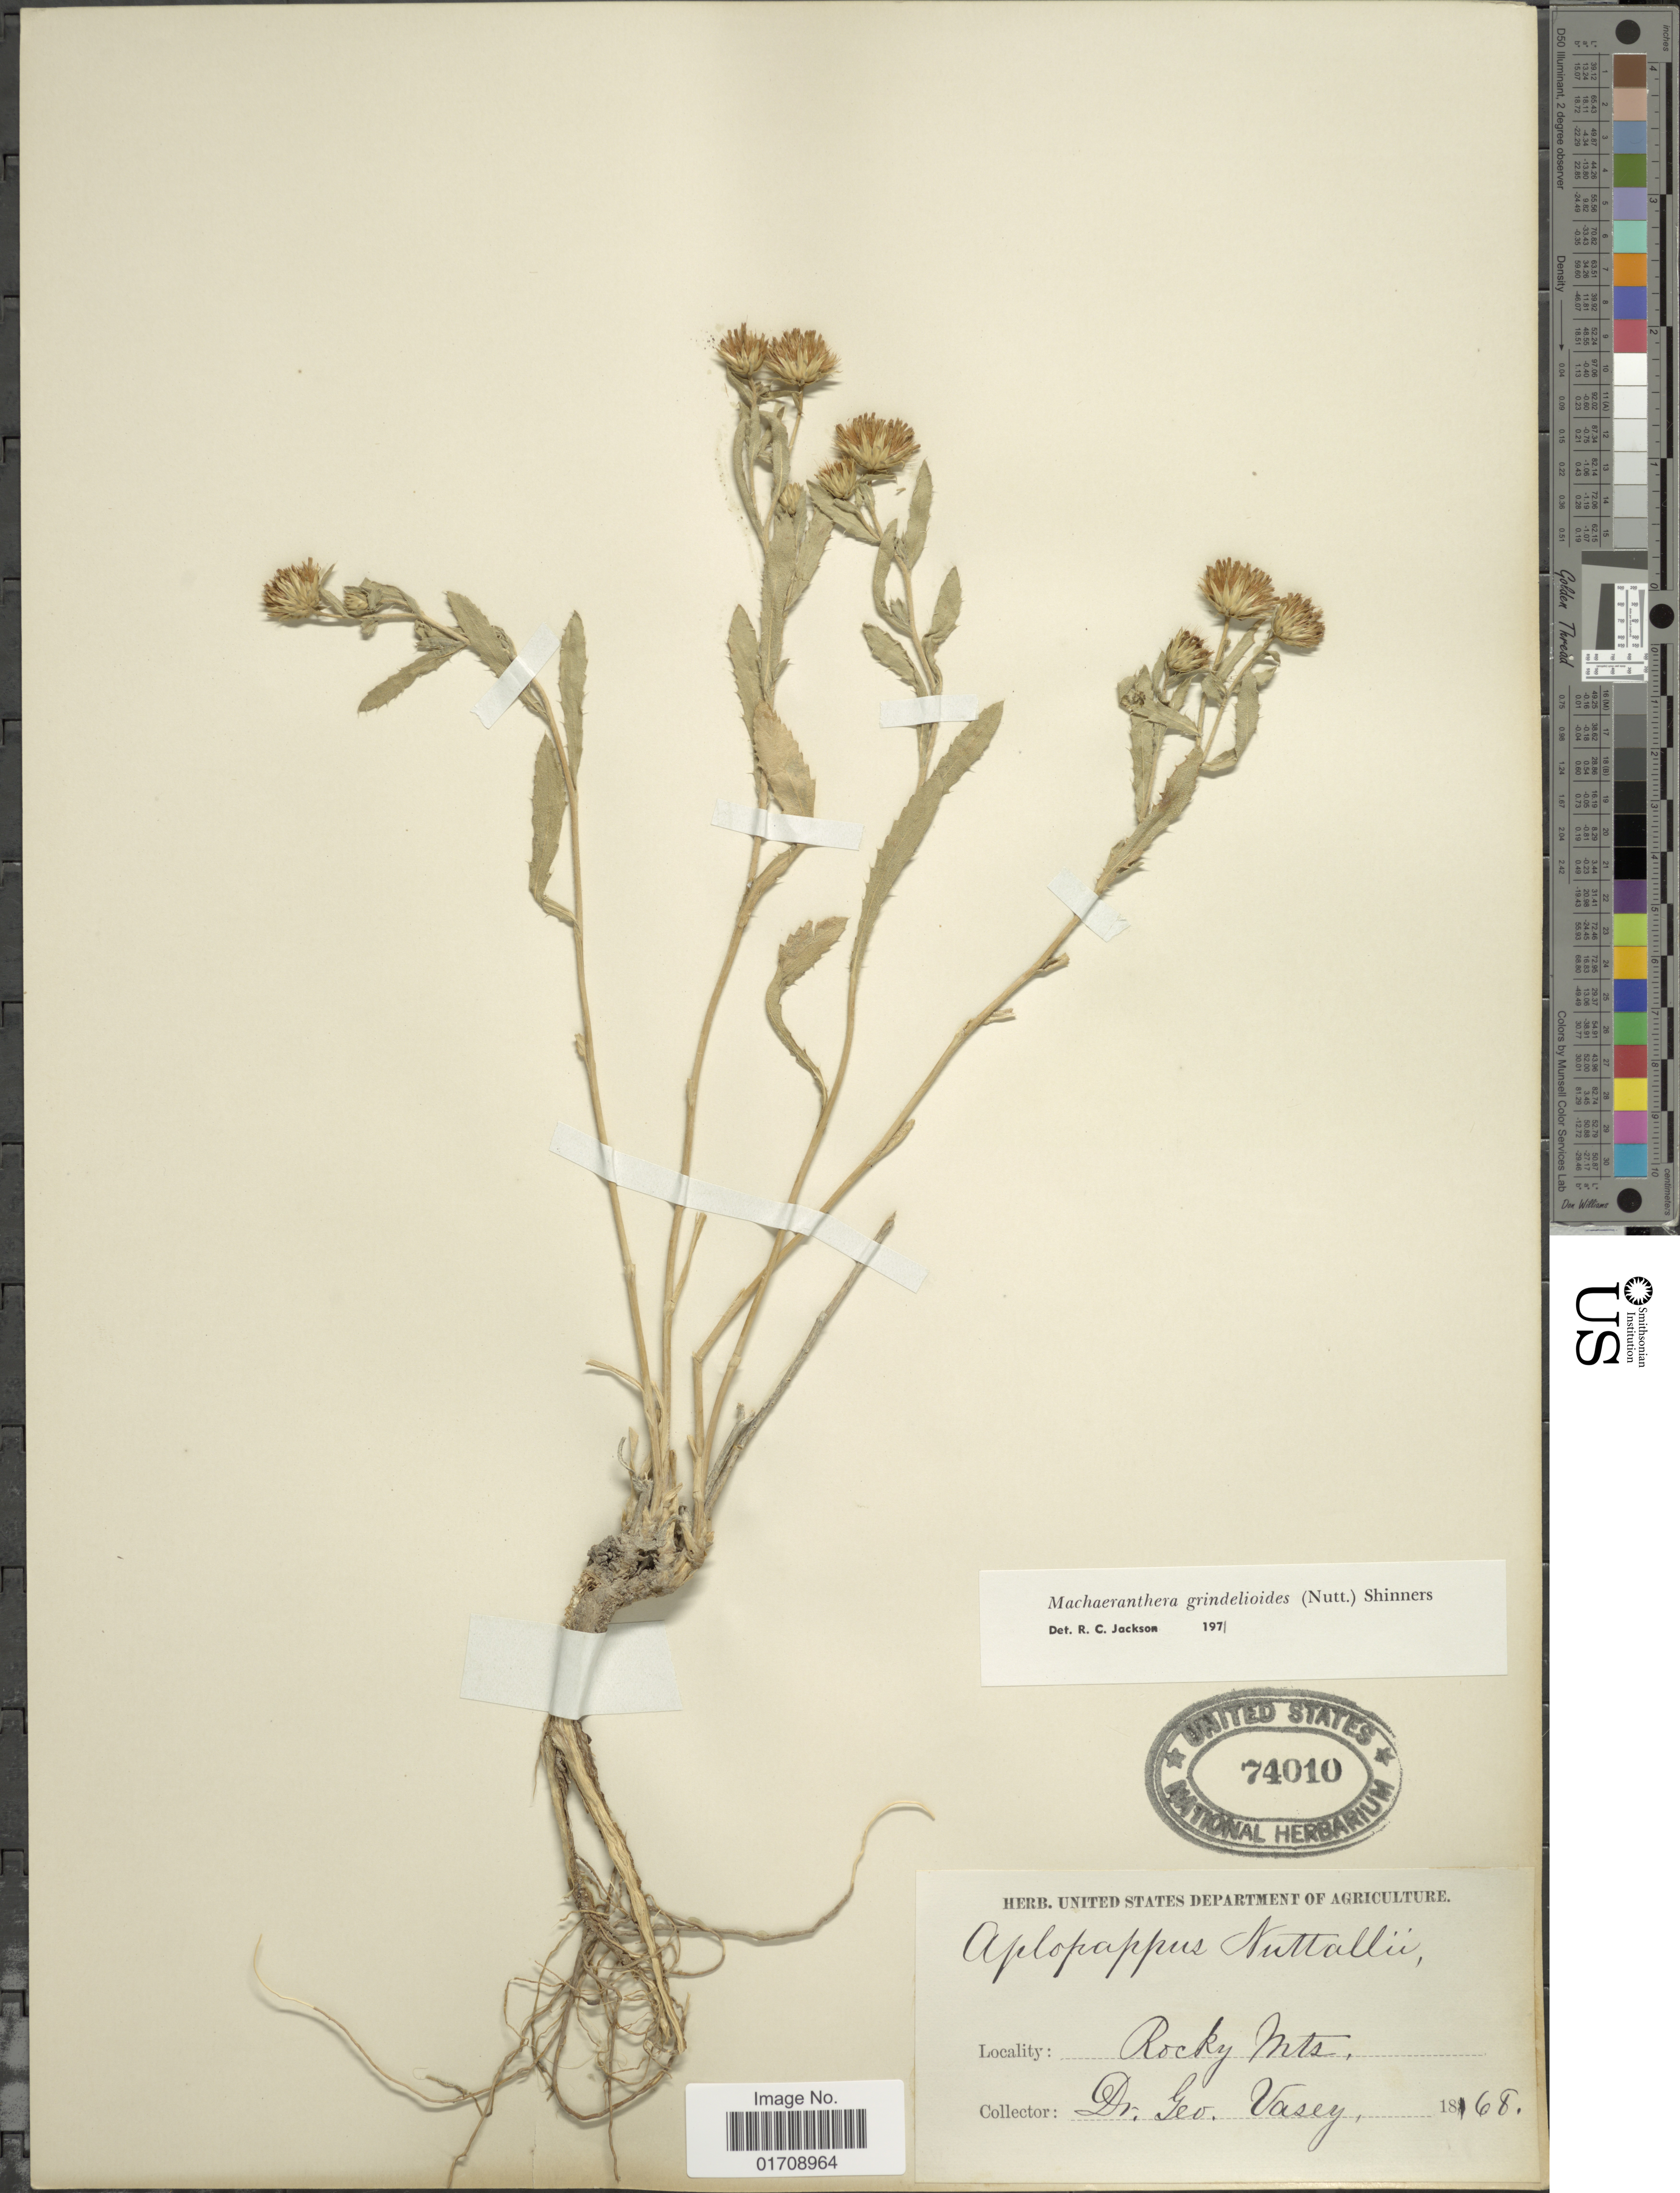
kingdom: Plantae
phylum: Tracheophyta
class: Magnoliopsida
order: Asterales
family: Asteraceae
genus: Machaeranthera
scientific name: Machaeranthera grindelioides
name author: (Nutt.) Shinners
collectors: G. Vasey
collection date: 1868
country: United States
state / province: Colorado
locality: Rocky Mts.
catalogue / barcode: US 74010